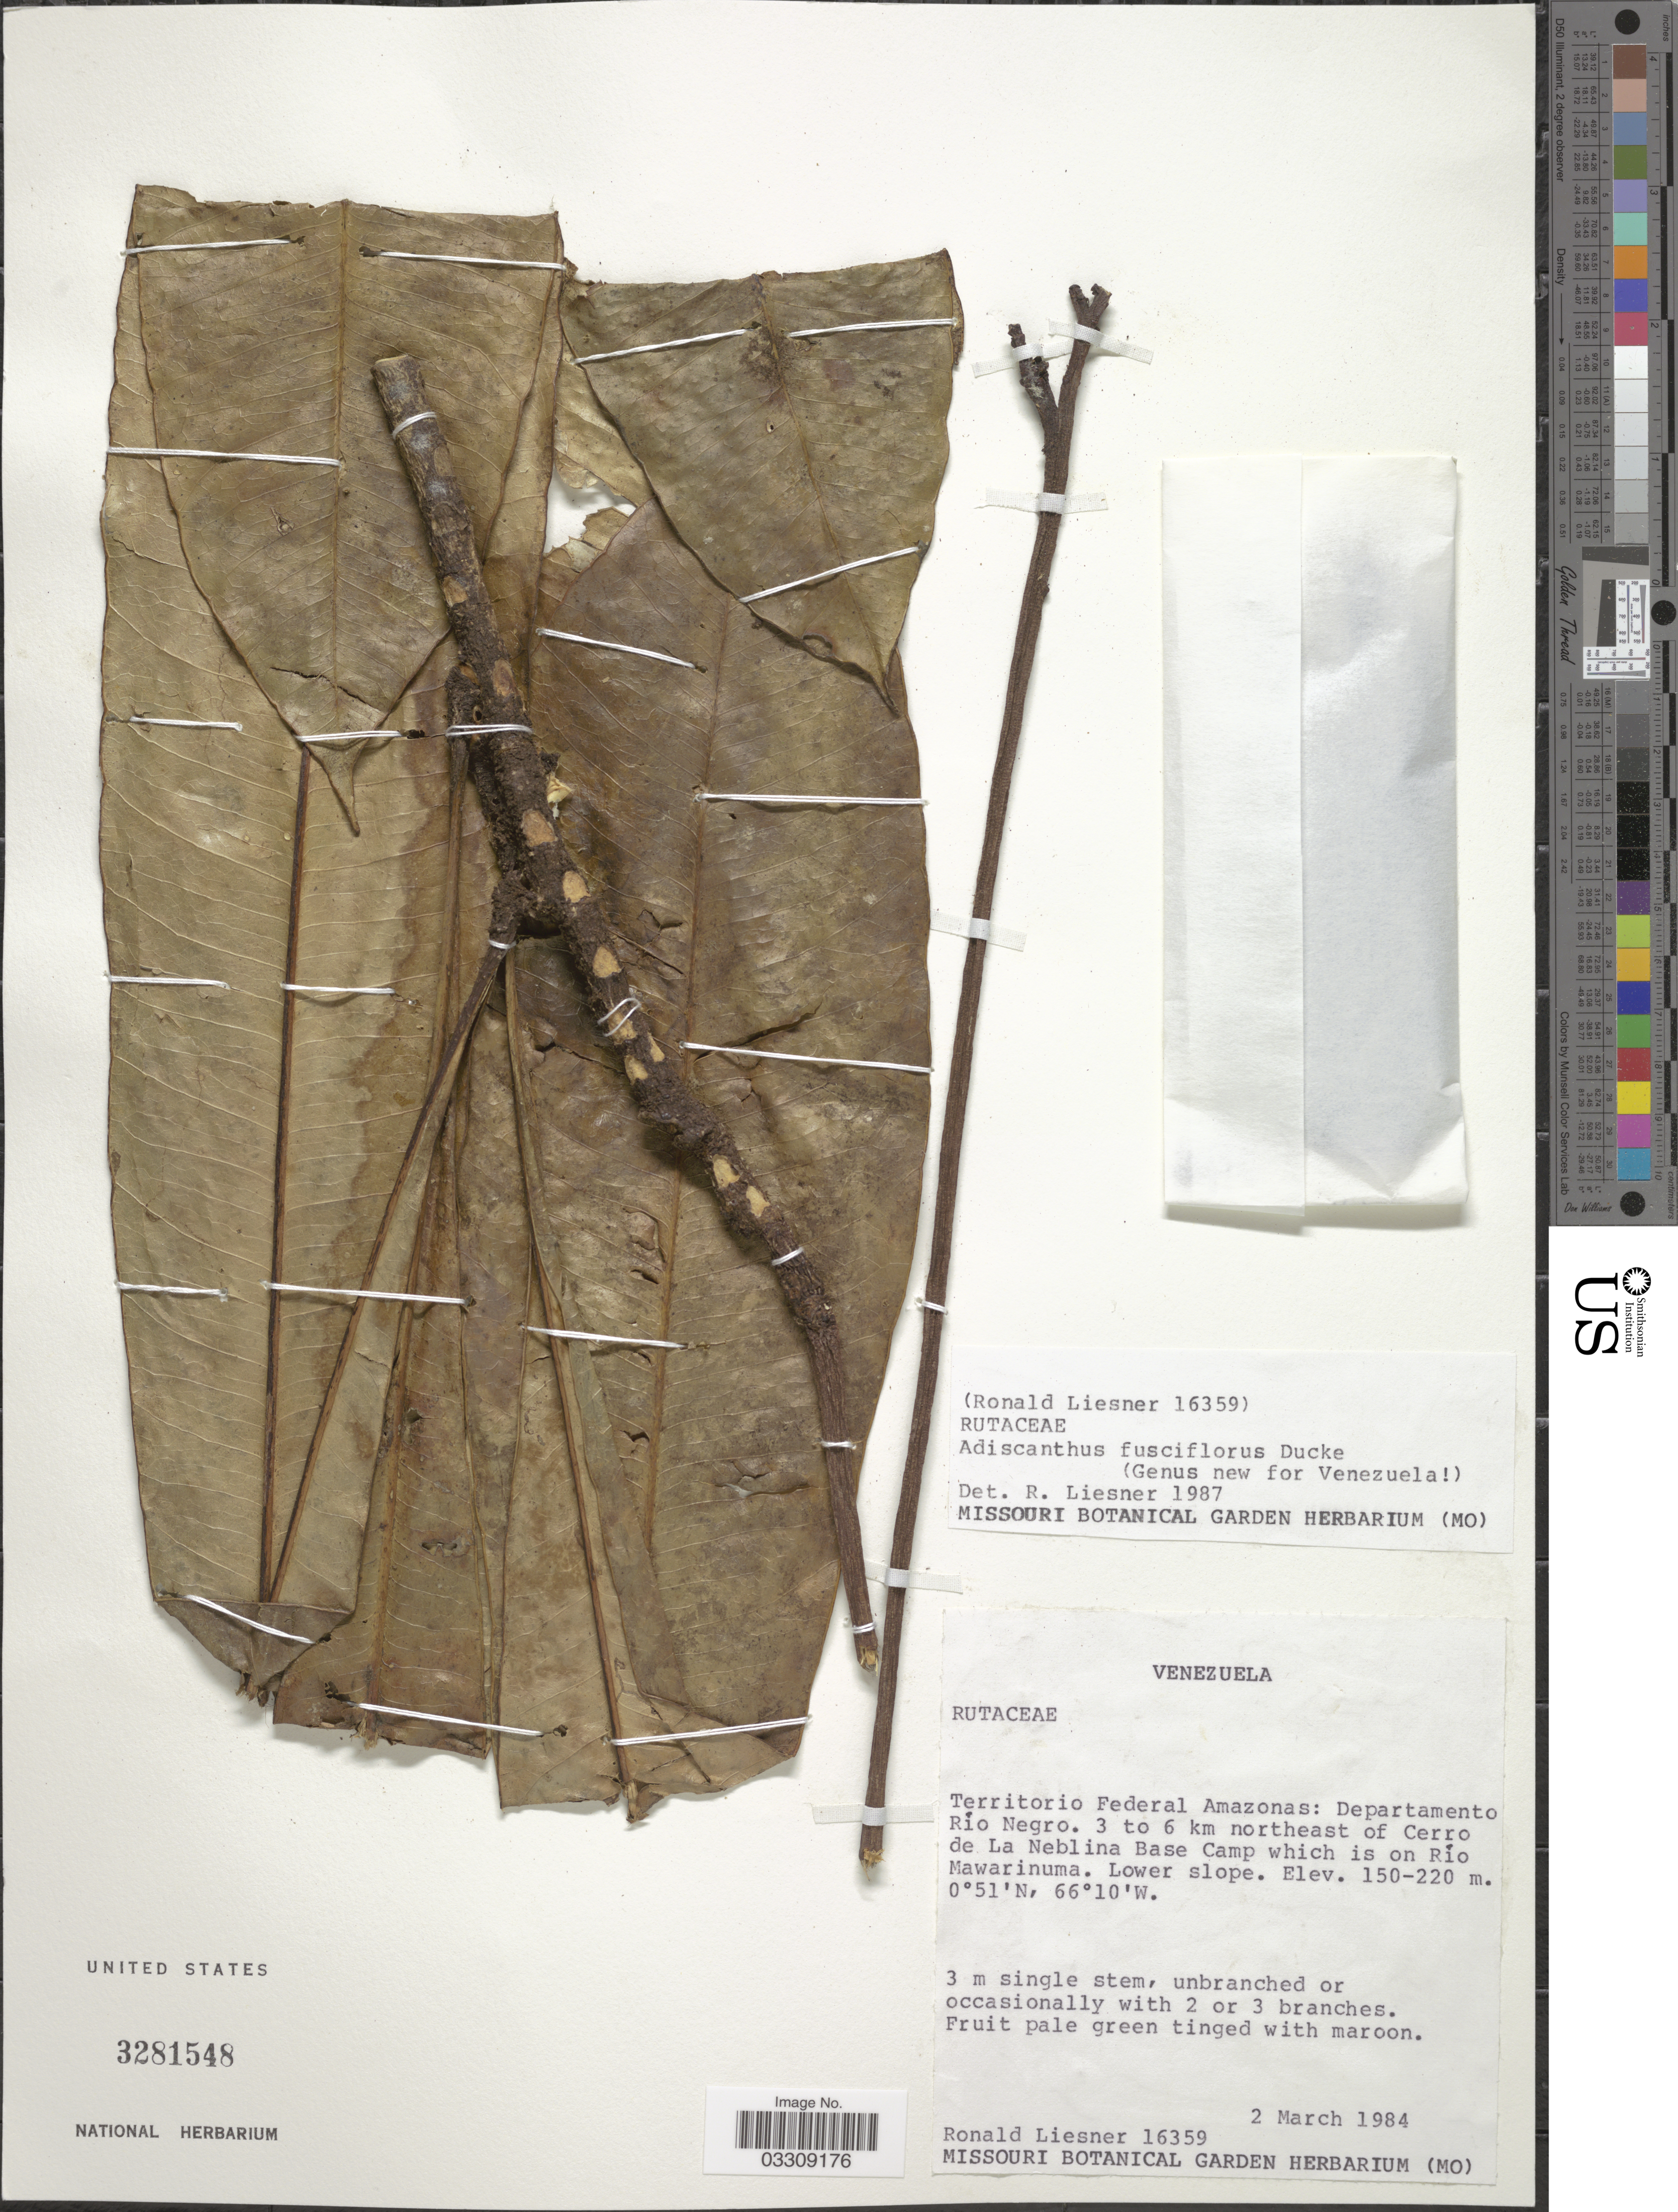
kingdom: Plantae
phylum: Tracheophyta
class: Magnoliopsida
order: Sapindales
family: Rutaceae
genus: Adiscanthus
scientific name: Adiscanthus fusciflorus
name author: Ducke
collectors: R. L. Liesner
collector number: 16359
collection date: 1984-03-02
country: Venezuela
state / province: Amazonas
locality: Territorio Federal Amazonas: Departamento Rio Negro. 3 to 6 km northeast of Cerro de La Neblina Base Camp which is on Rio Mawarinuma.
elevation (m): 150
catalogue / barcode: US 3281548